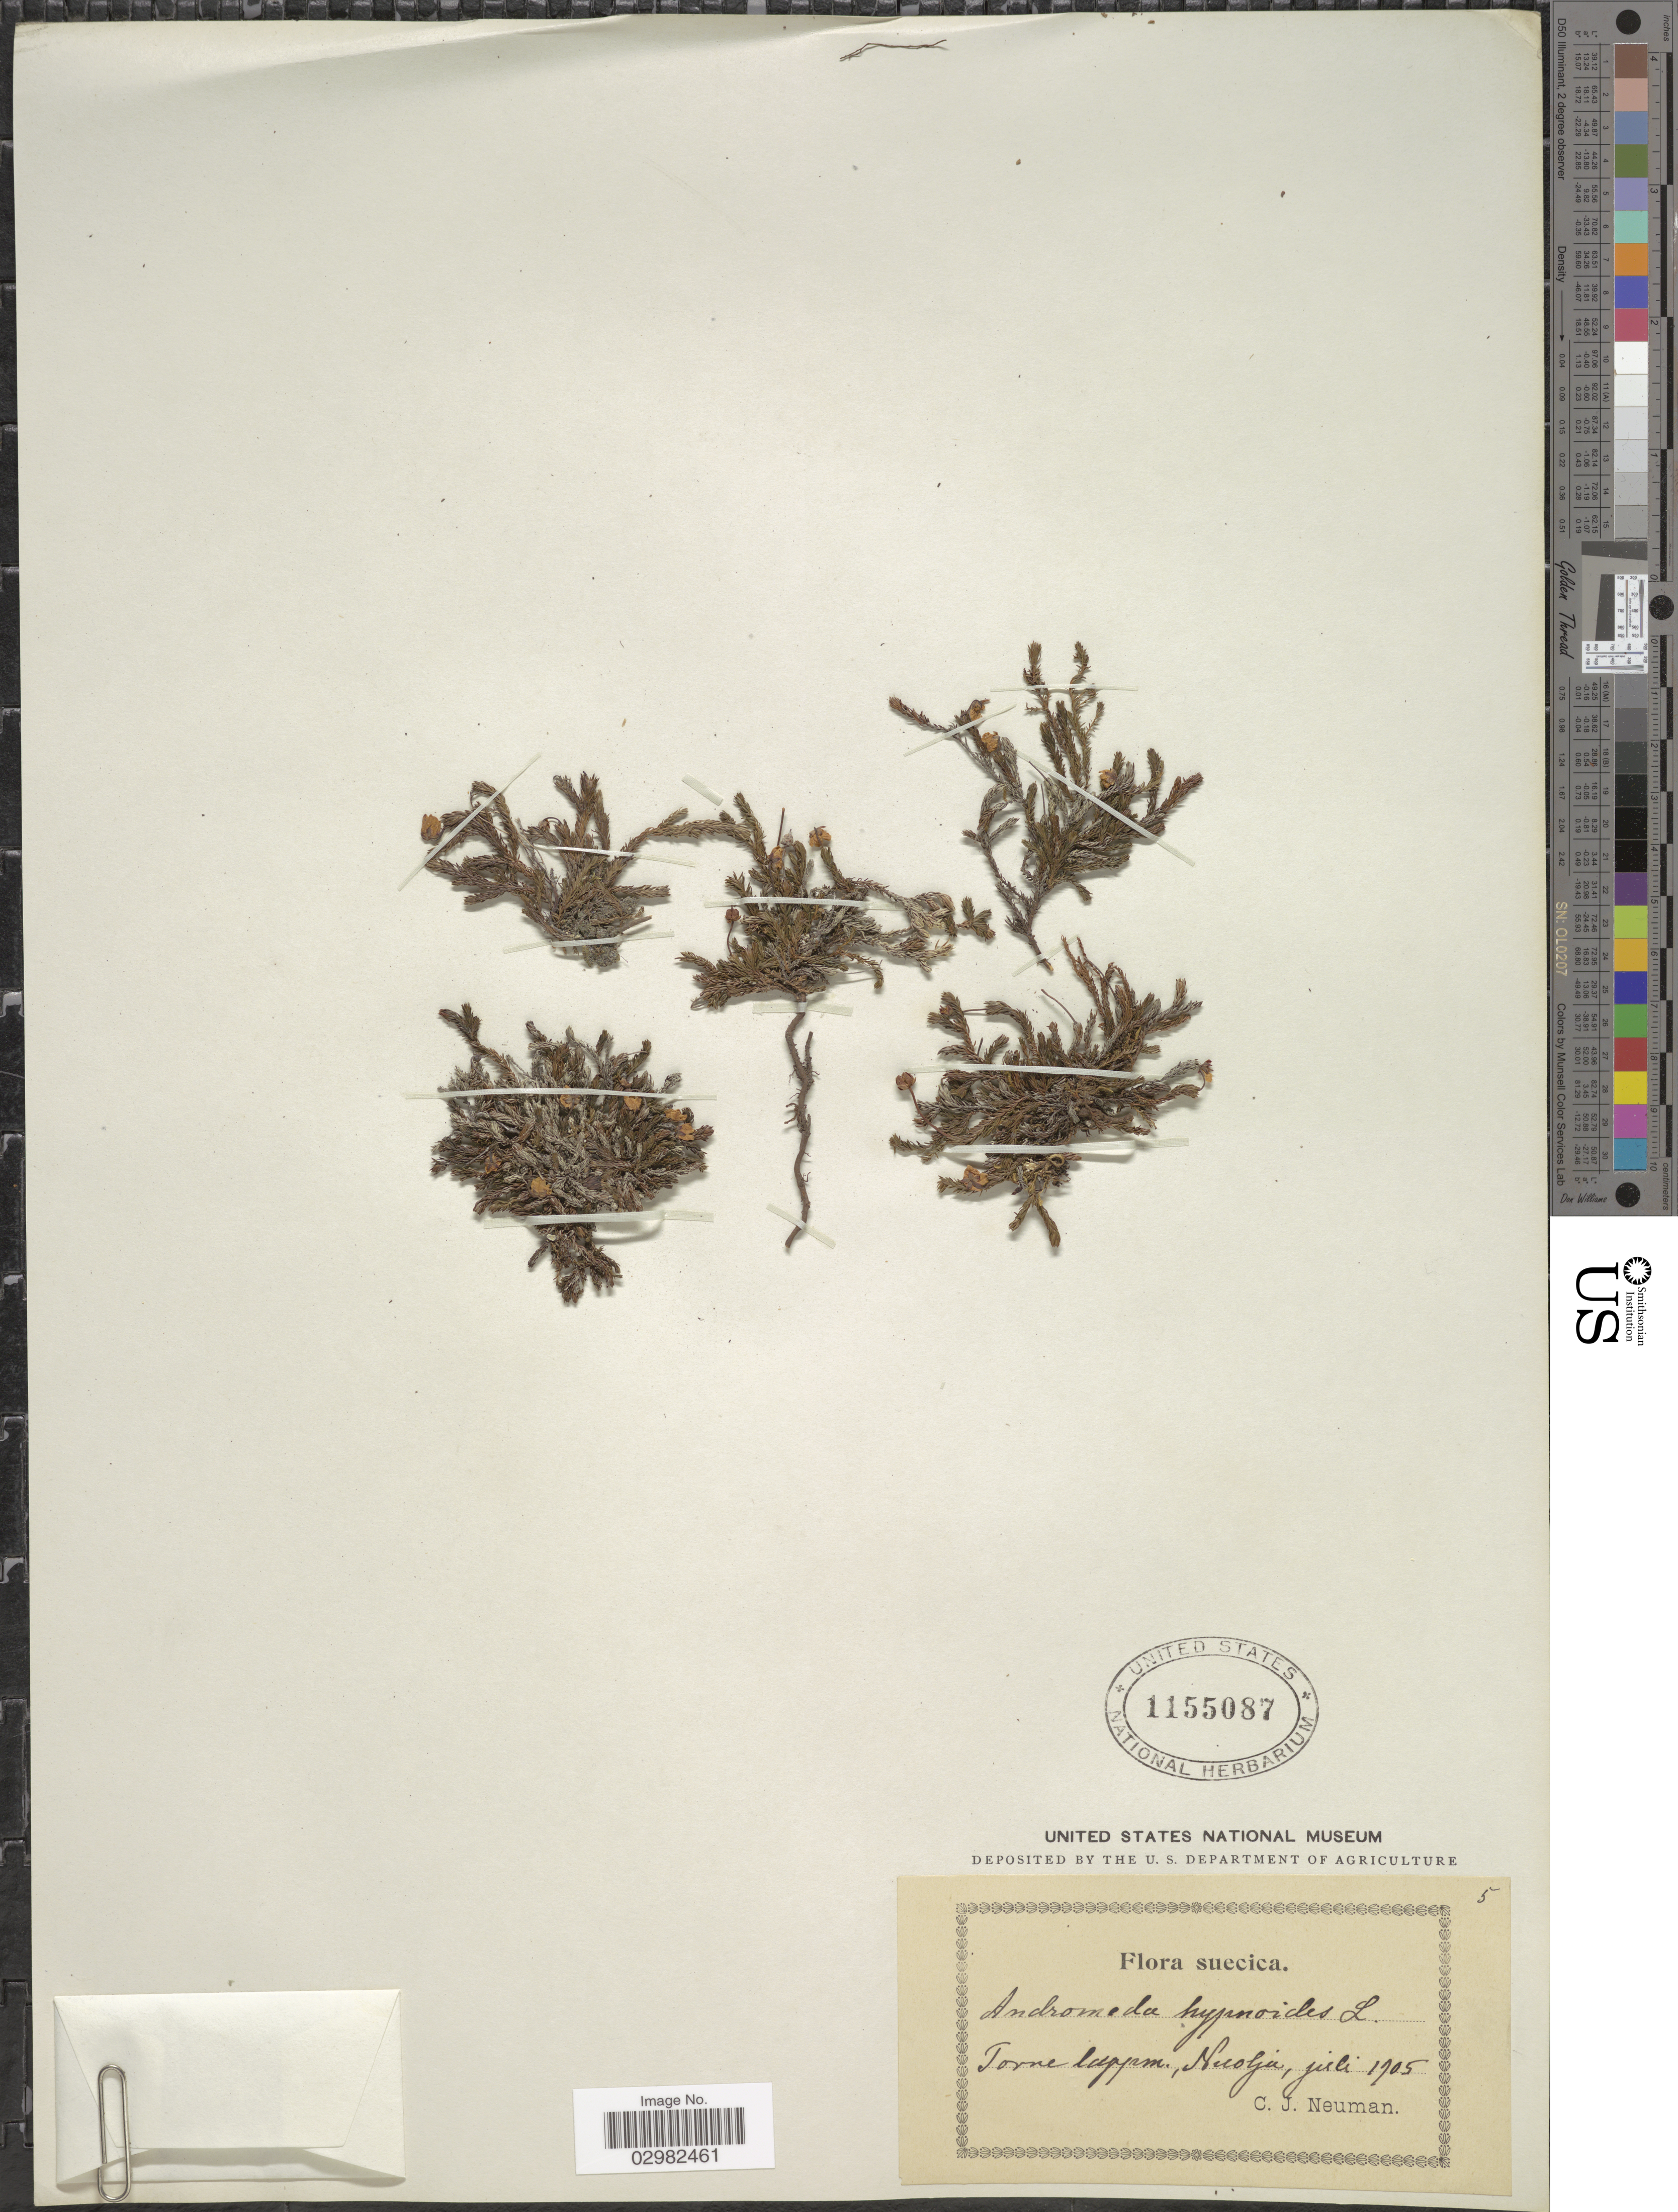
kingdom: Plantae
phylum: Tracheophyta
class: Magnoliopsida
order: Ericales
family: Ericaceae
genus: Harrimanella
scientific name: Harrimanella hypnoides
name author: (L.) Coville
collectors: C. Neuman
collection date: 1905-07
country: Sweden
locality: Torne lappm, Nuolja.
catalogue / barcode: US 1155087